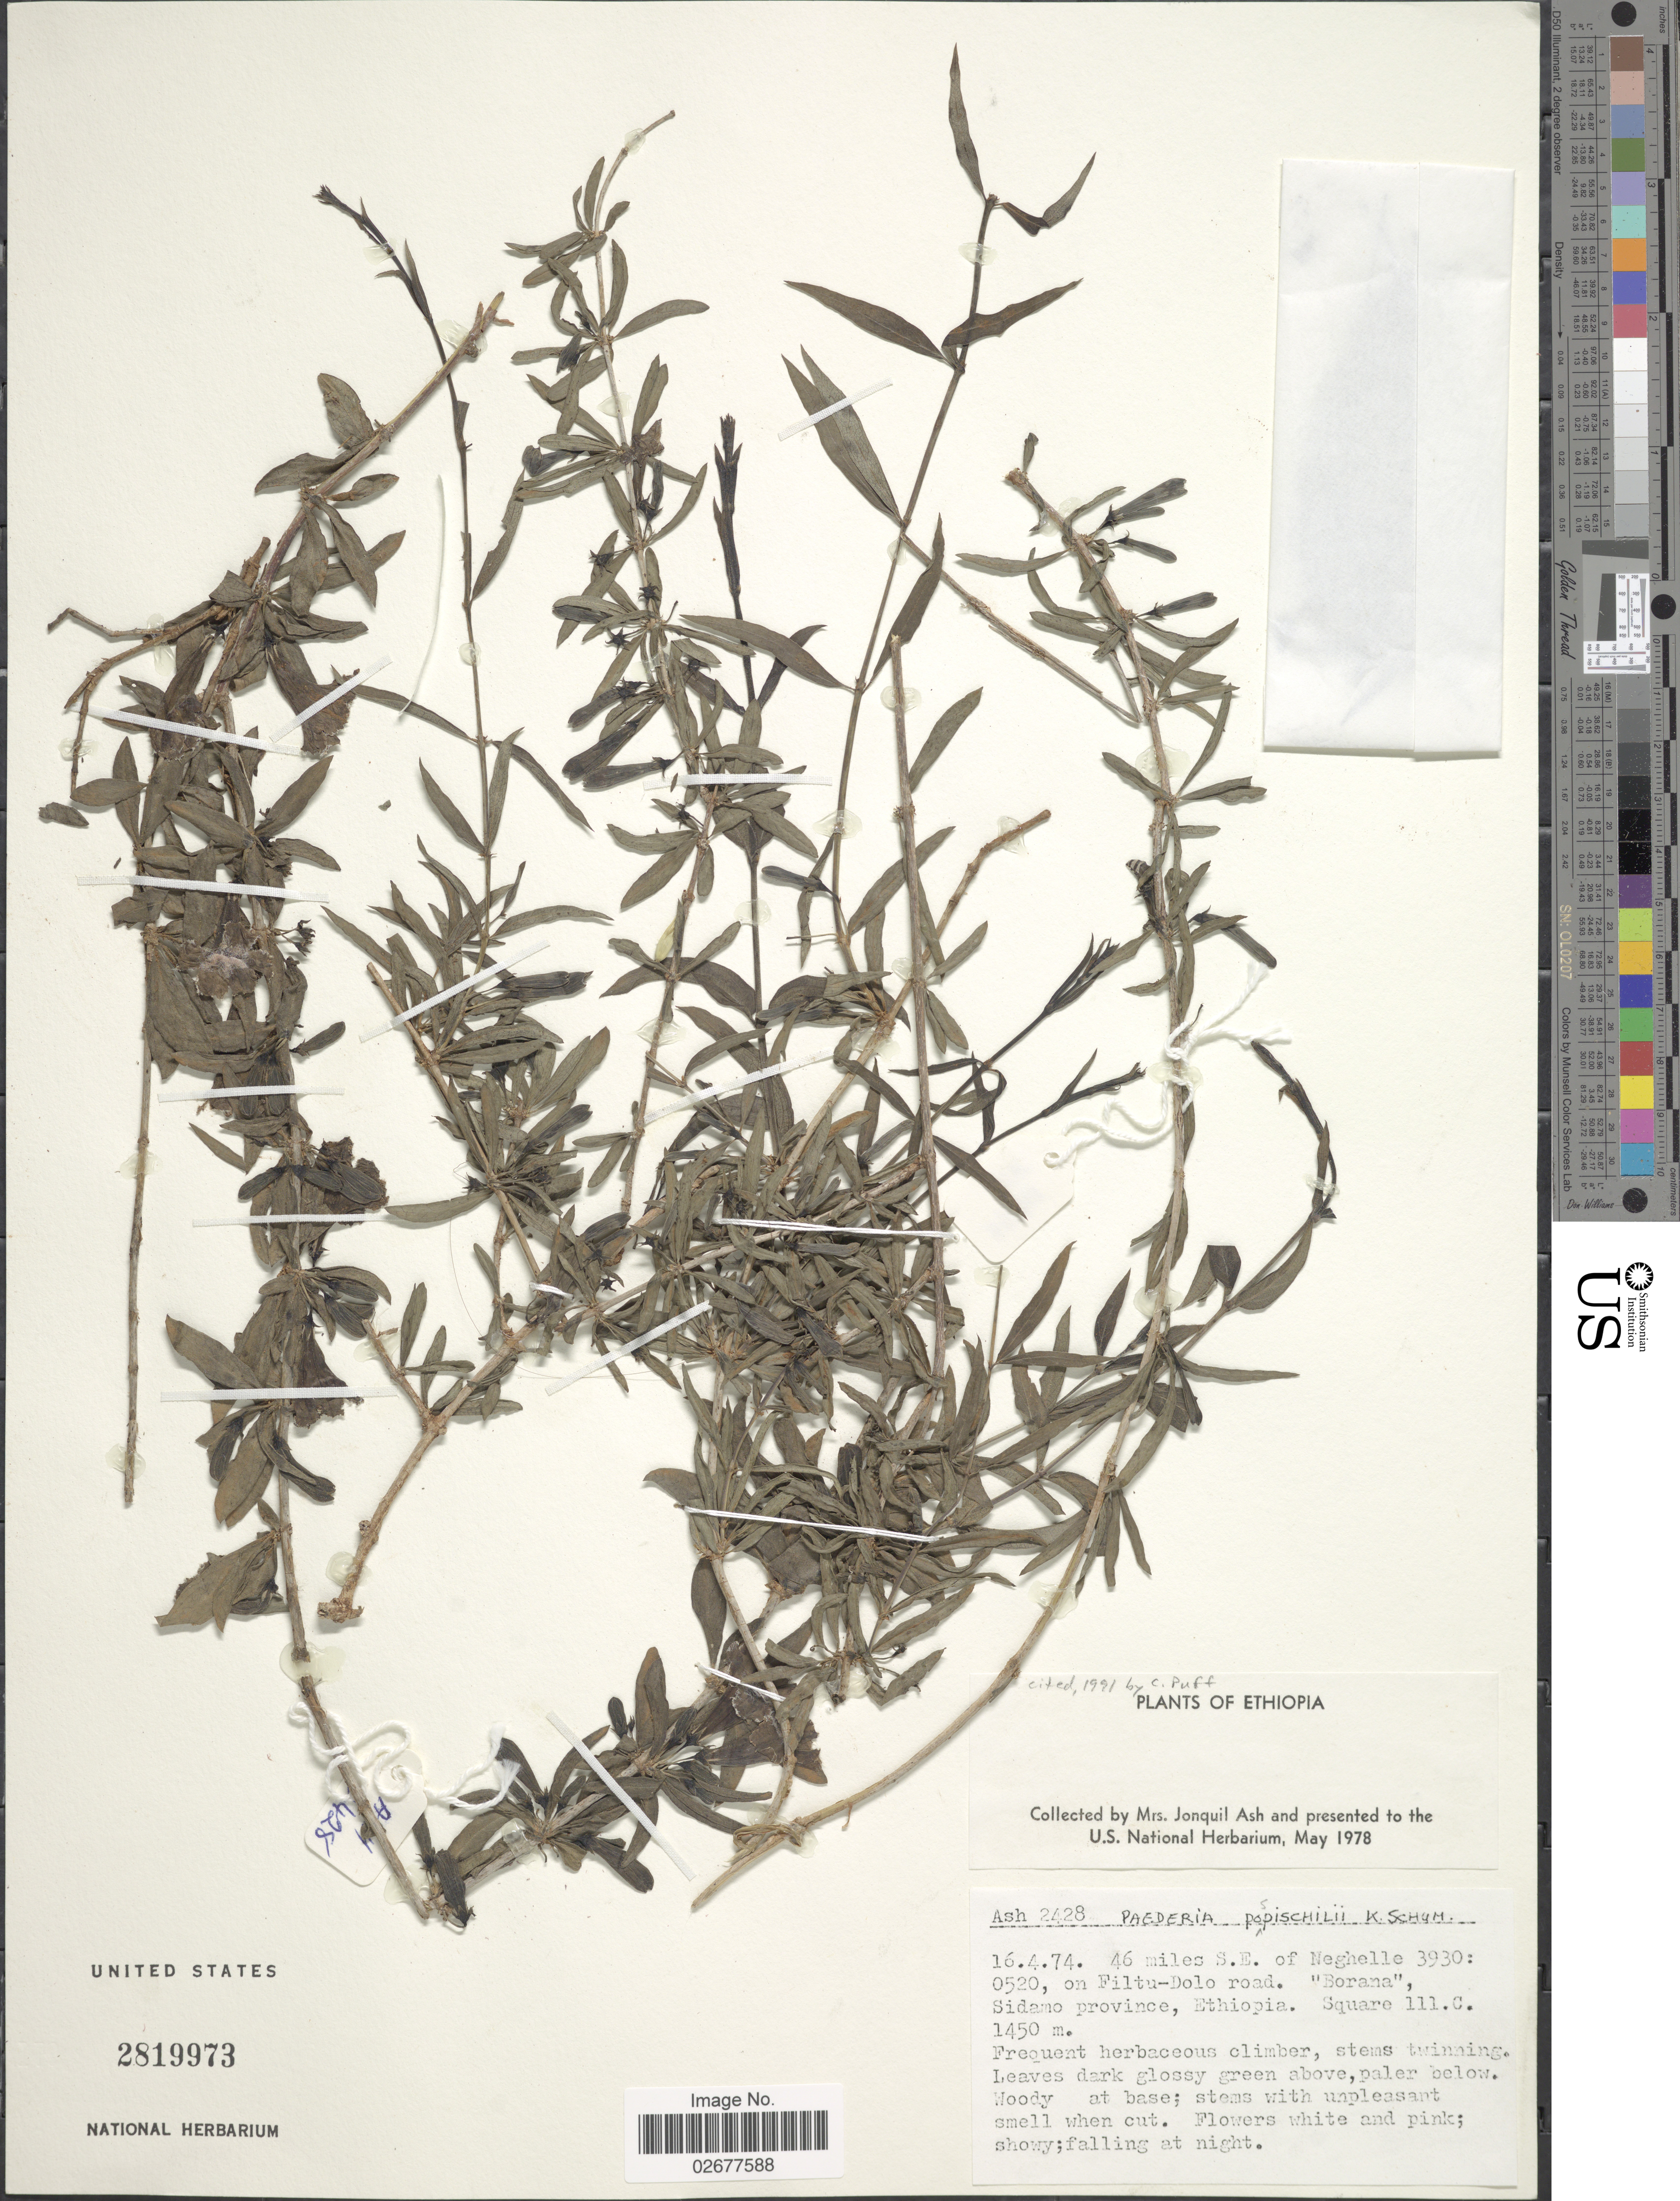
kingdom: Plantae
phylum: Tracheophyta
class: Magnoliopsida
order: Gentianales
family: Rubiaceae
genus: Paederia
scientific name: Paederia pospischilii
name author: K. Schum.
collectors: J. Ash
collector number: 2428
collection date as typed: Transcribed d/m/y: 16/4/74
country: Ethiopia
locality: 46 miles S.E. of Neghelle 3930: 0520, on Filtu-Dolo road. "Borana", Sidamo Province. Square 111.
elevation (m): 1450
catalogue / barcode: US 2819973